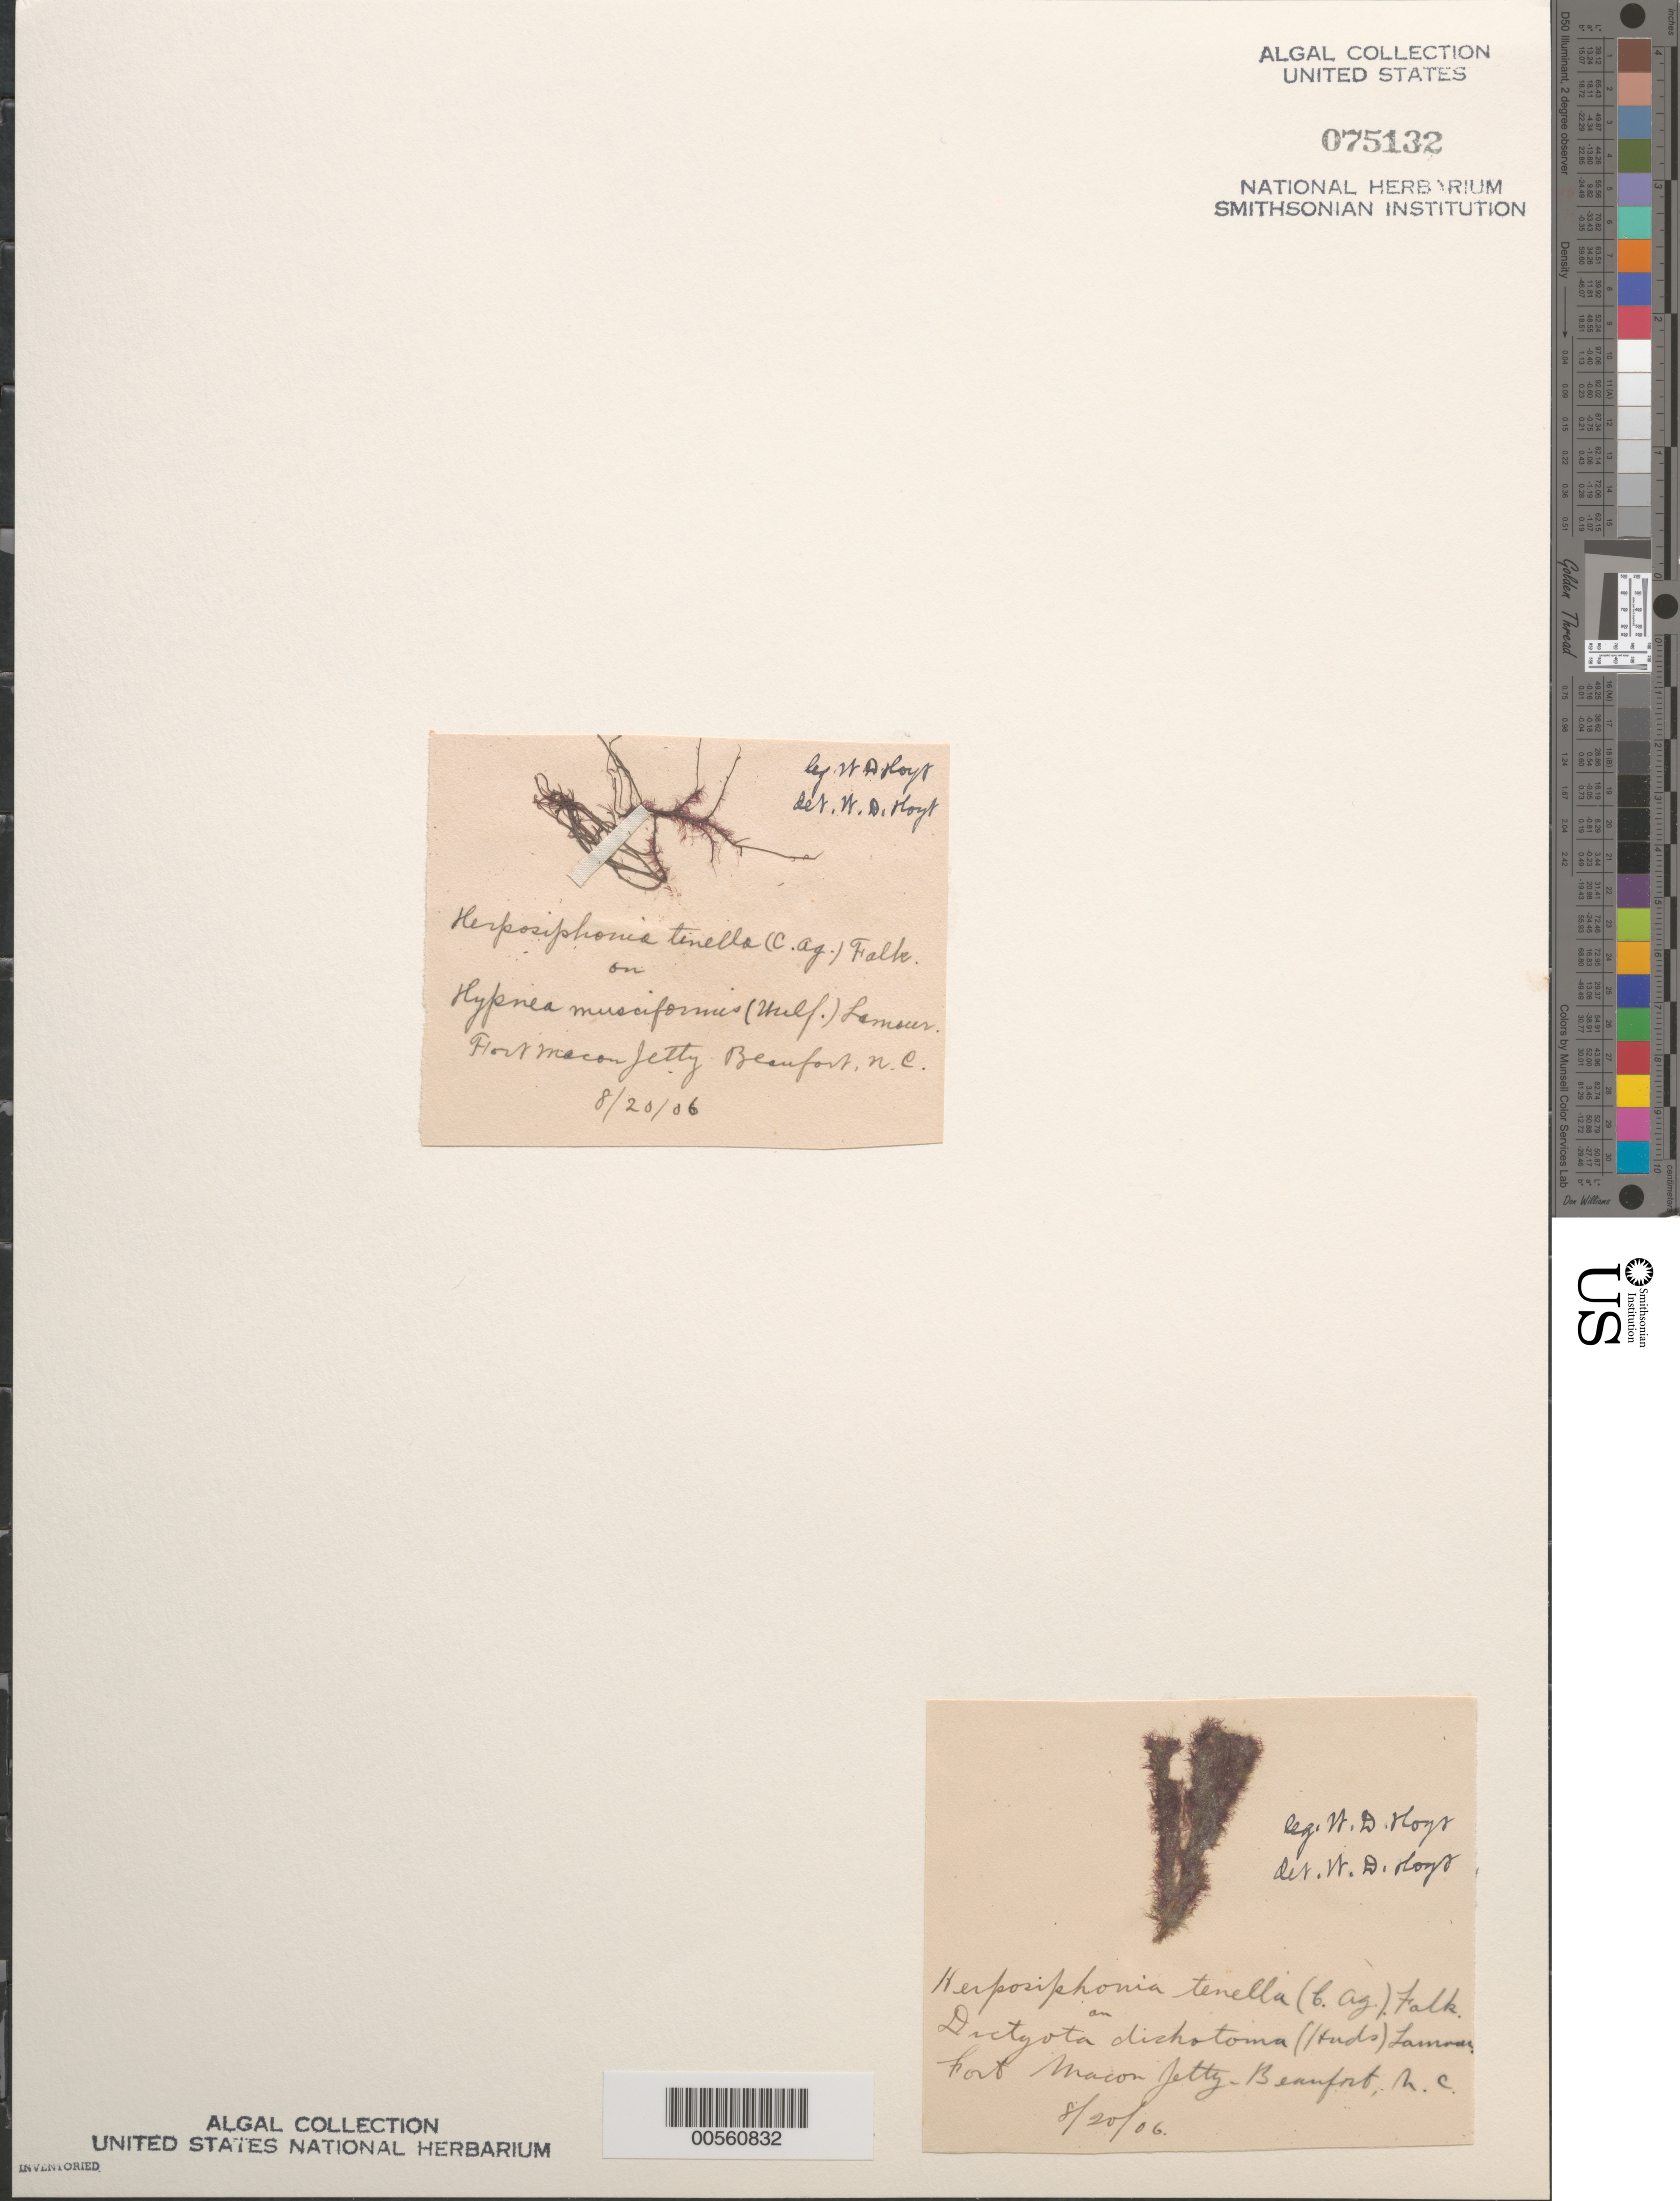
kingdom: Plantae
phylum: Rhodophyta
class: Florideophyceae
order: Ceramiales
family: Rhodomelaceae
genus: Herposiphonia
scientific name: Herposiphonia tenella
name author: (C. Agardh) Ambronn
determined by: Hoyt, W. D.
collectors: W. D. Hoyt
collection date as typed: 20 Aug 1906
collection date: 1906-08-20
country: United States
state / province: North Carolina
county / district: Carteret County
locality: Beaufort, Fort Macon jetty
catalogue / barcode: US 75132